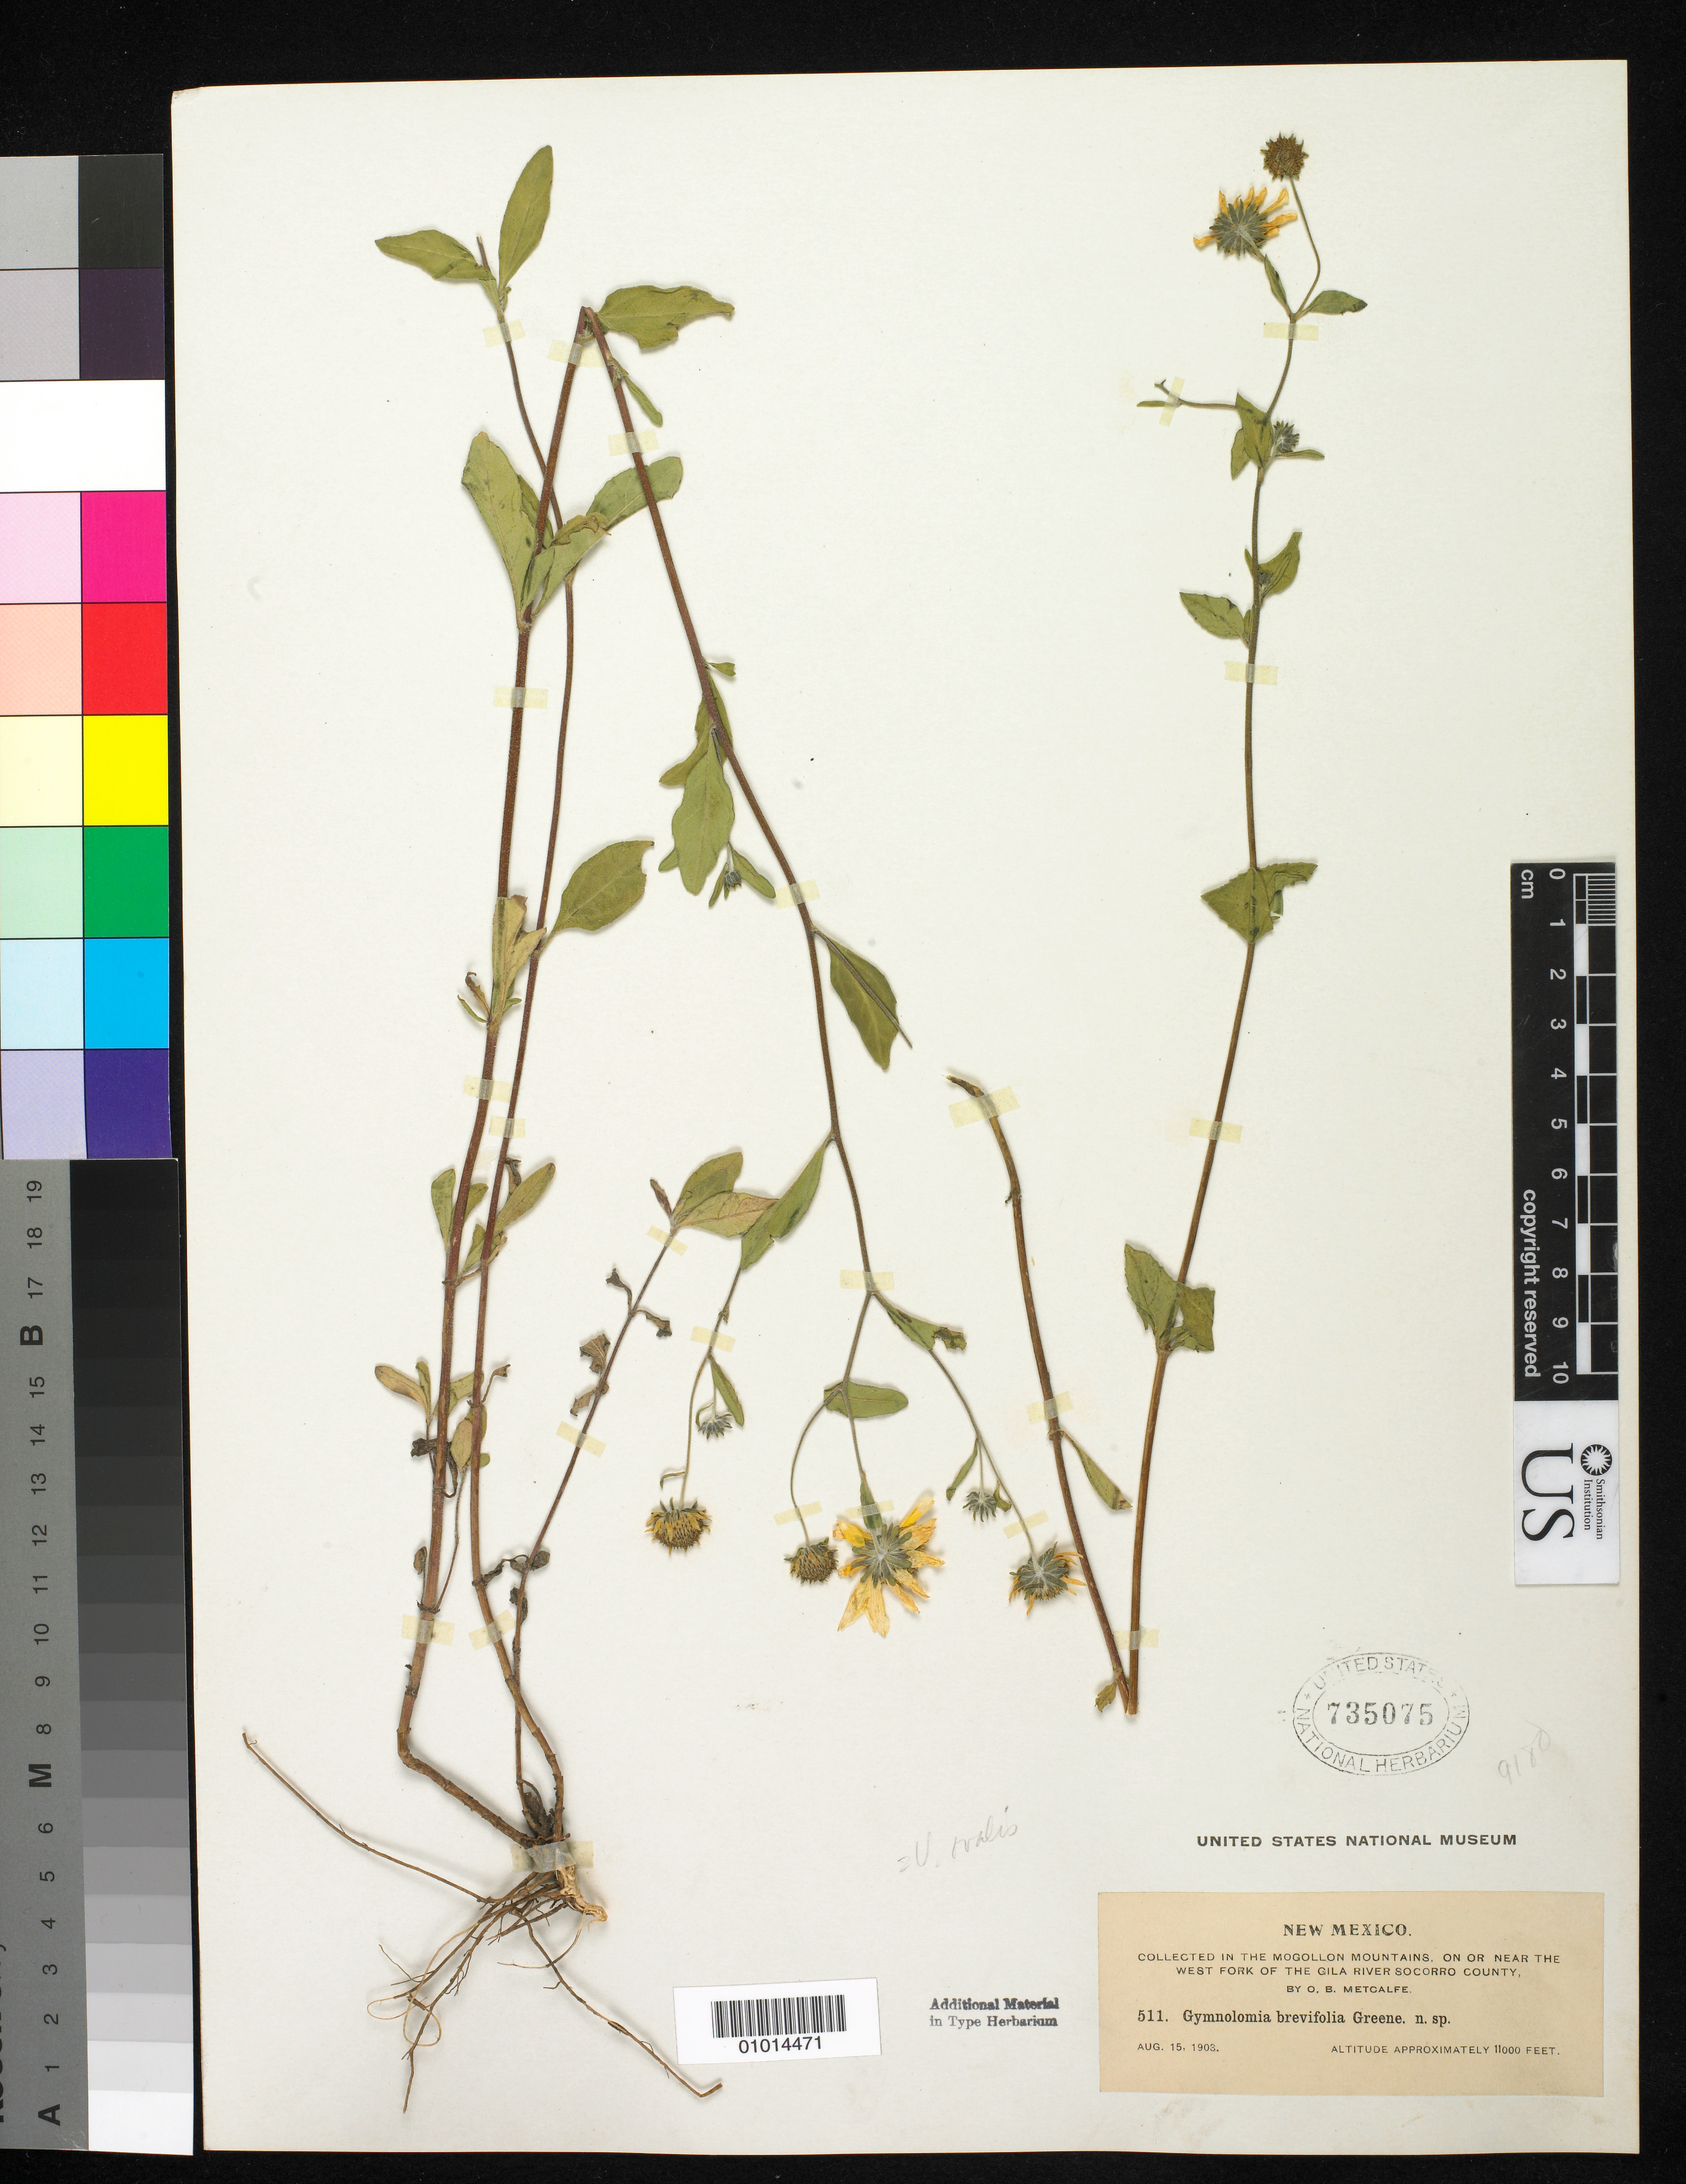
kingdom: Plantae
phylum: Tracheophyta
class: Magnoliopsida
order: Asterales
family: Asteraceae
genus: Gymnolomia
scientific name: Gymnolomia brevifolia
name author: Greene ex Wooton & Standl.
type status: Isotype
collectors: O. B. Metcalfe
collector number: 511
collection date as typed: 15 Aug 1903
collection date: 1903-08-15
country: United States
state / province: New Mexico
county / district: Socorro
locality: West Fork of Gila River.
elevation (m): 3300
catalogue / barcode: US 735075